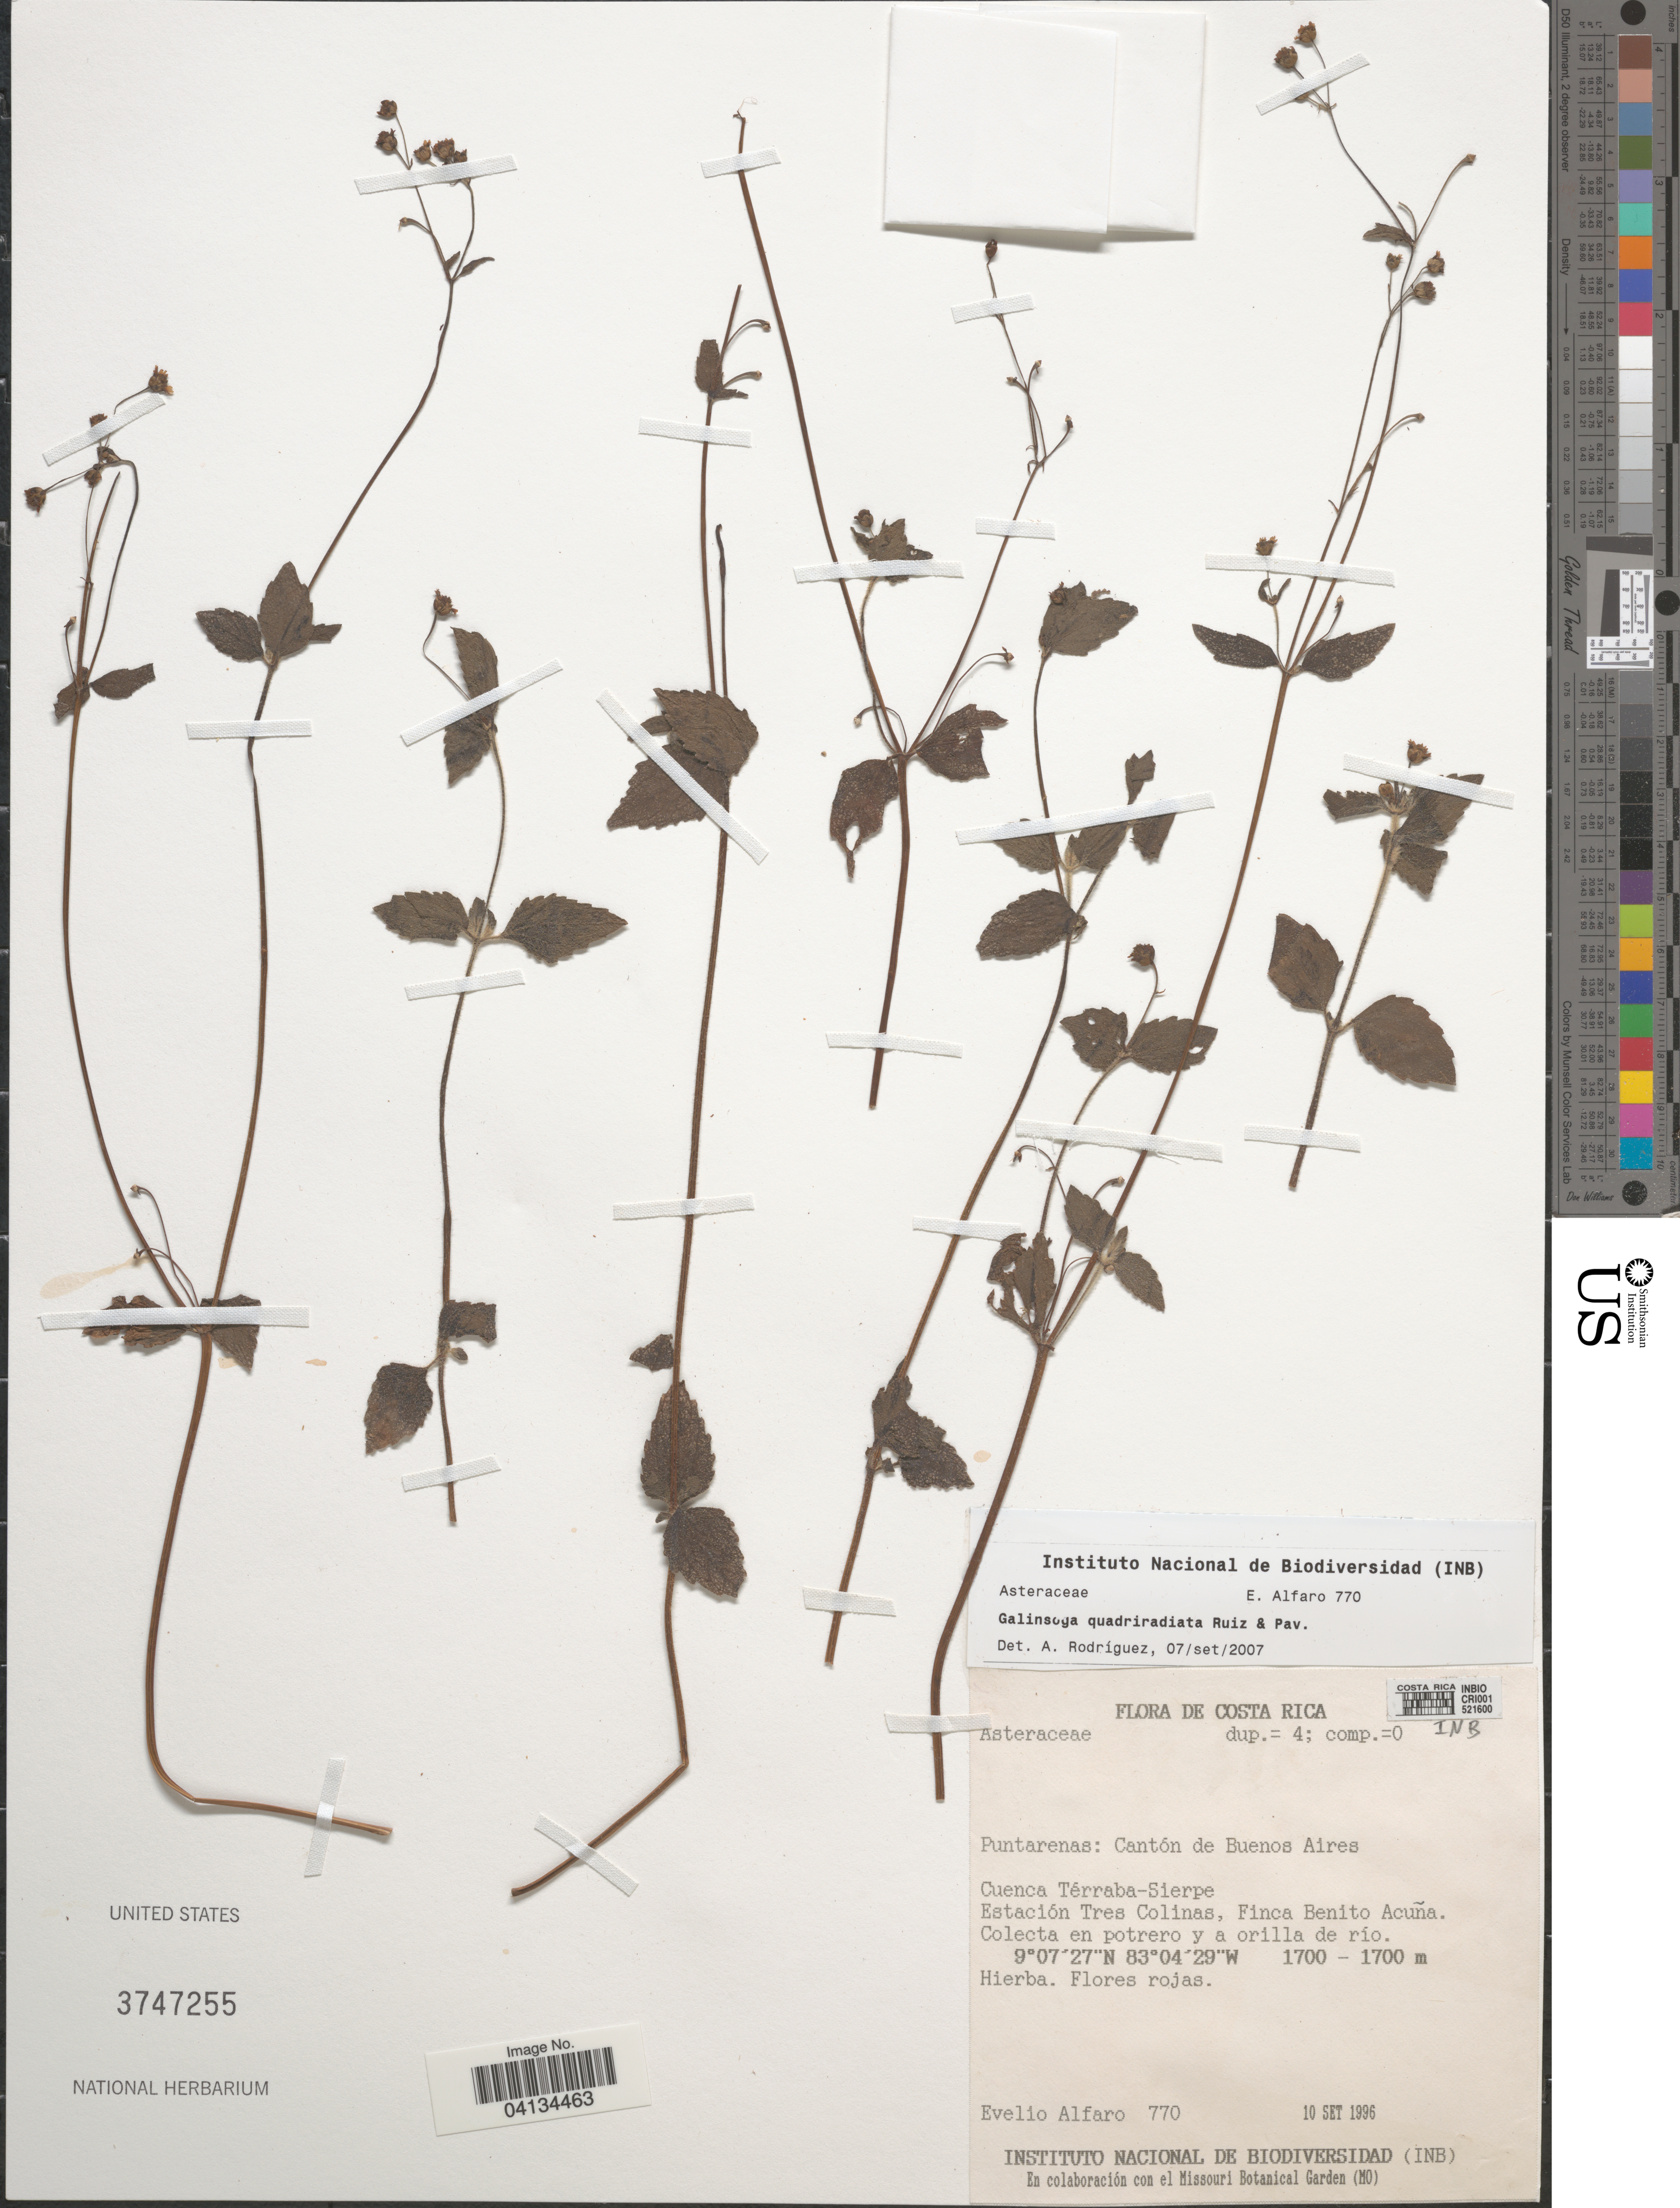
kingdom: Plantae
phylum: Tracheophyta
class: Magnoliopsida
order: Asterales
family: Asteraceae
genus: Galinsoga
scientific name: Galinsoga quadriradiata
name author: Ruiz & Pav.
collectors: E. Alfaro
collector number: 770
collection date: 1996-09-10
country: Costa Rica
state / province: Puntarenas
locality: Cantón de Buenos Aires. Cuenca Térraba-Sierpe. Estación Tres Colinas, Finca Benito Acuña.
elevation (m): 1700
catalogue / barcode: US 3747255